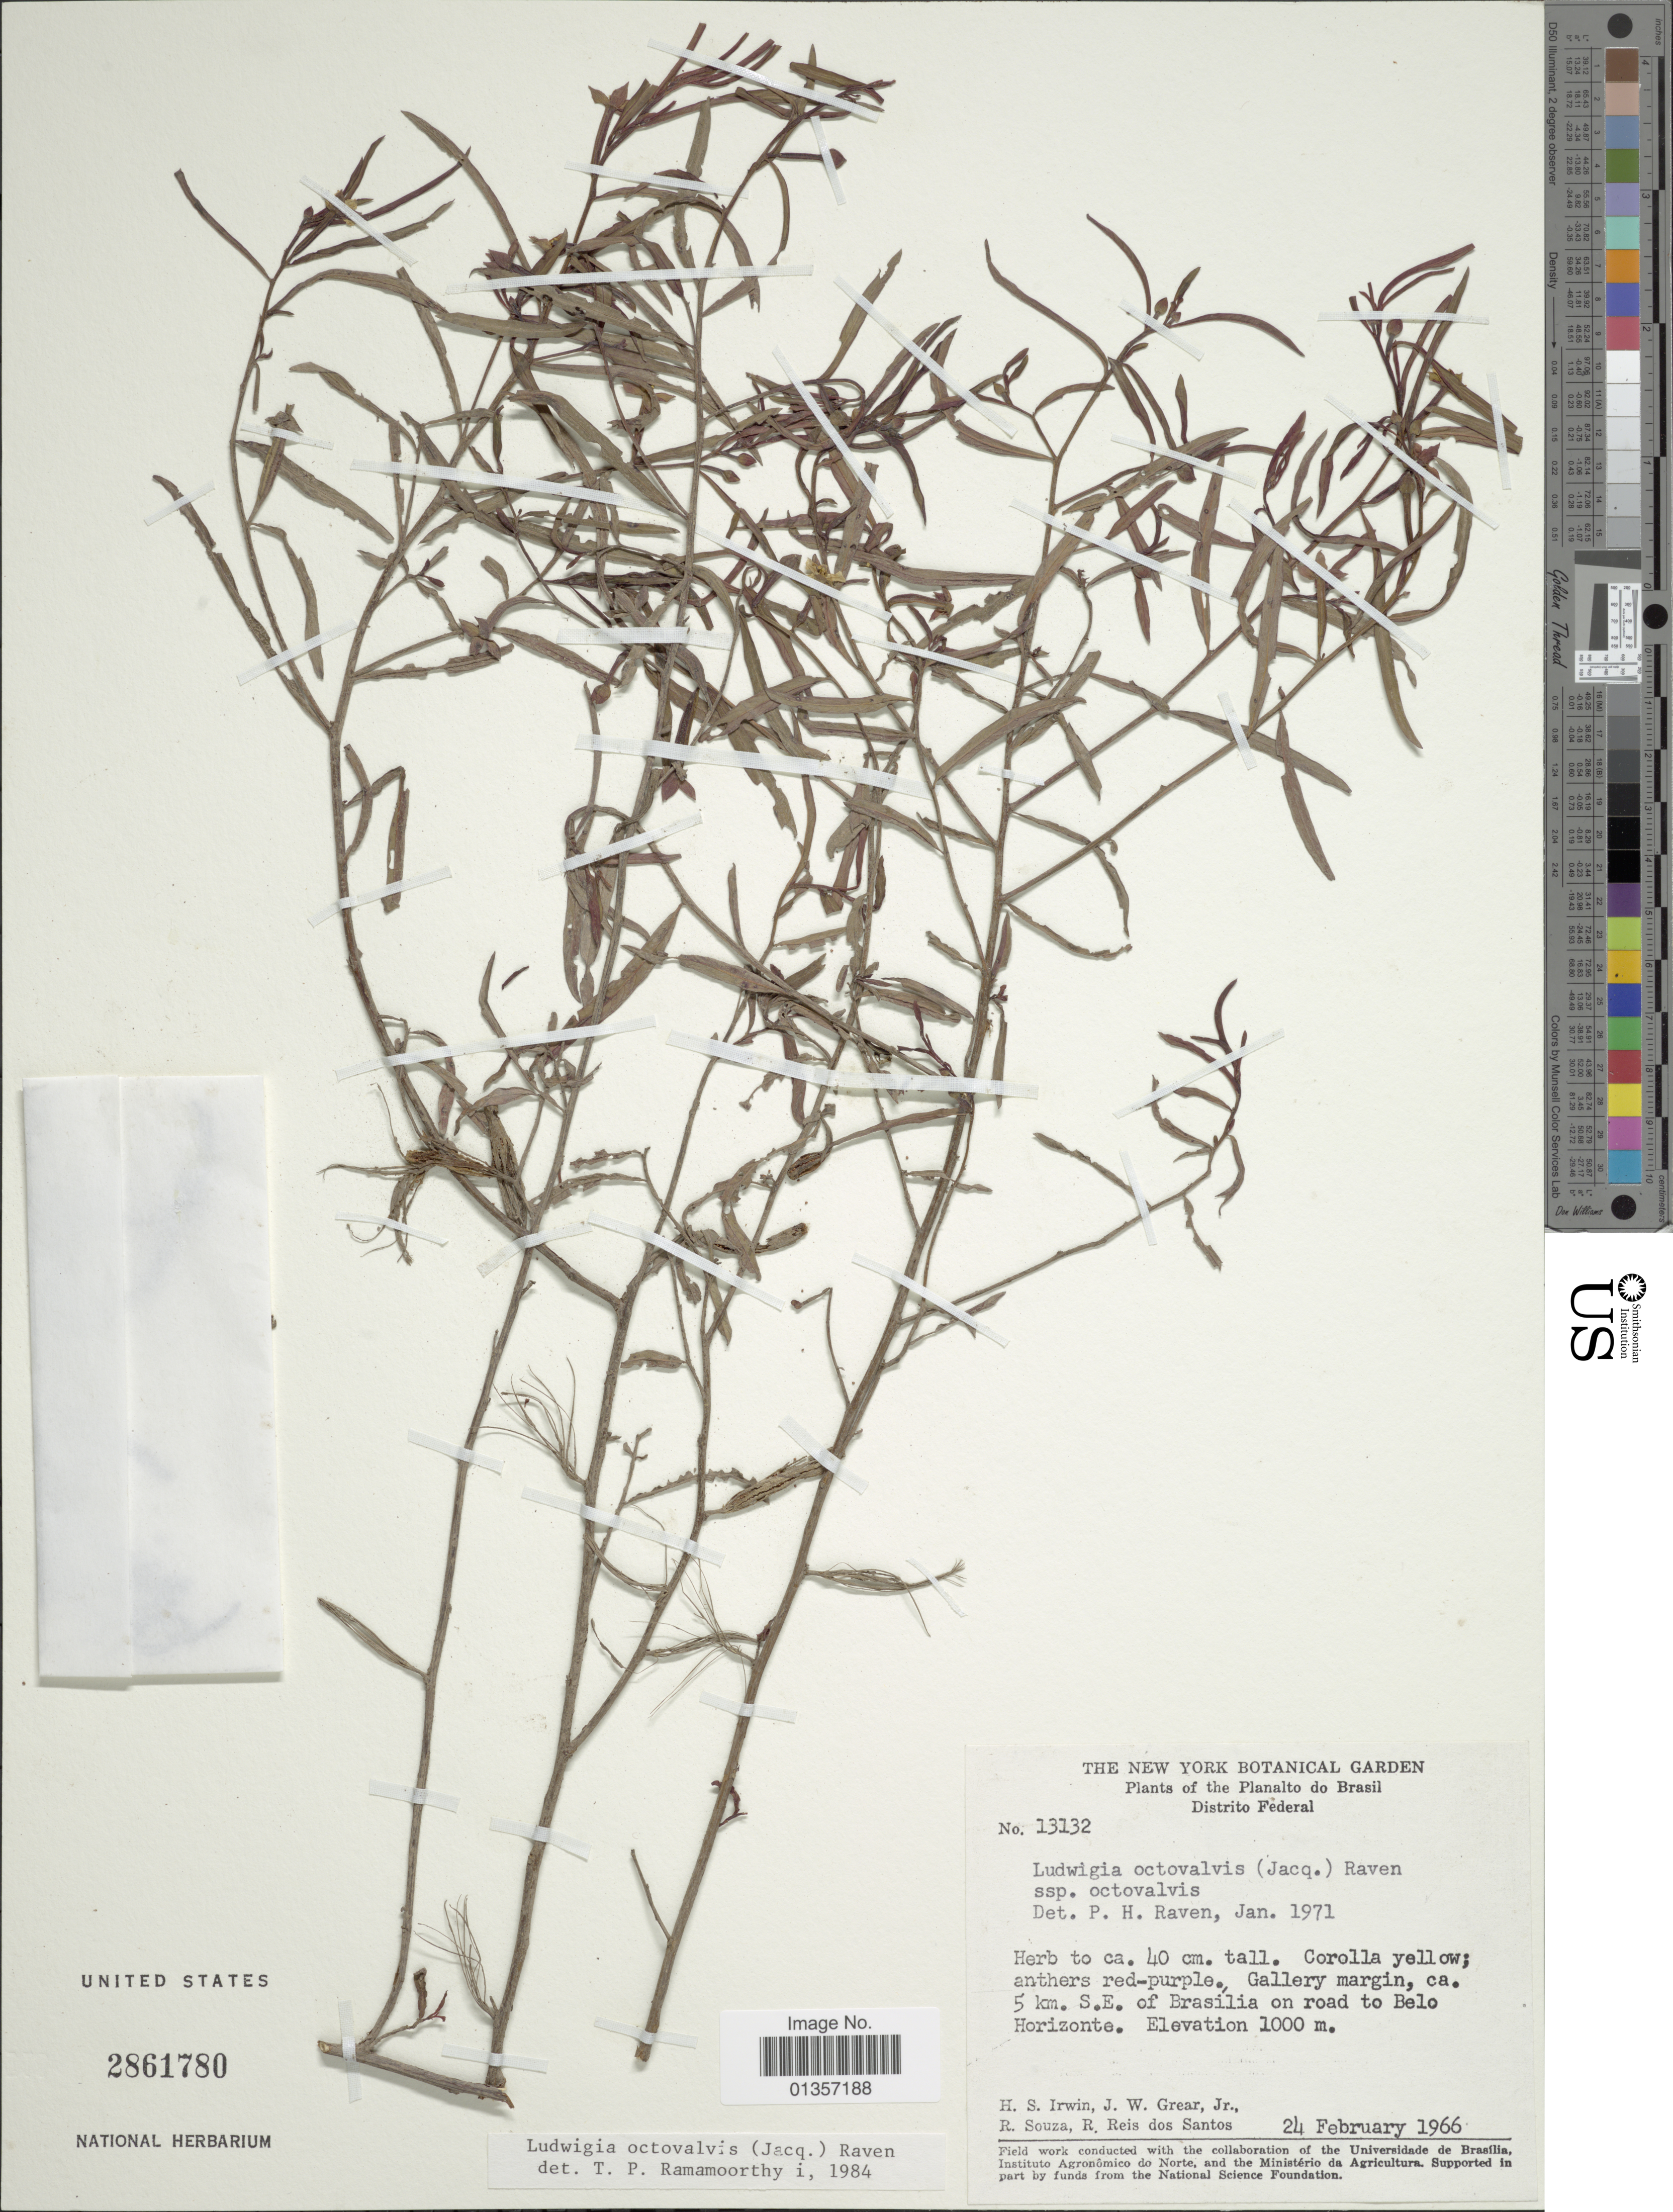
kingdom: Plantae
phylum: Tracheophyta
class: Magnoliopsida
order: Myrtales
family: Onagraceae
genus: Ludwigia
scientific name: Ludwigia octovalvis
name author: (Jacq.) P.H. Raven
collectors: H. Irwin, J. W. Grear, R. Souza & R. Reis dos Santos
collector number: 13132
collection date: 1966-02-24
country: Brazil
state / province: Distrito Federal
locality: Distrito Federal. Gallery margin, ca. 5 km. S.E. of Brasilia on road to Belo Horizonte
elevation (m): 1000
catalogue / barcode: US 2861780